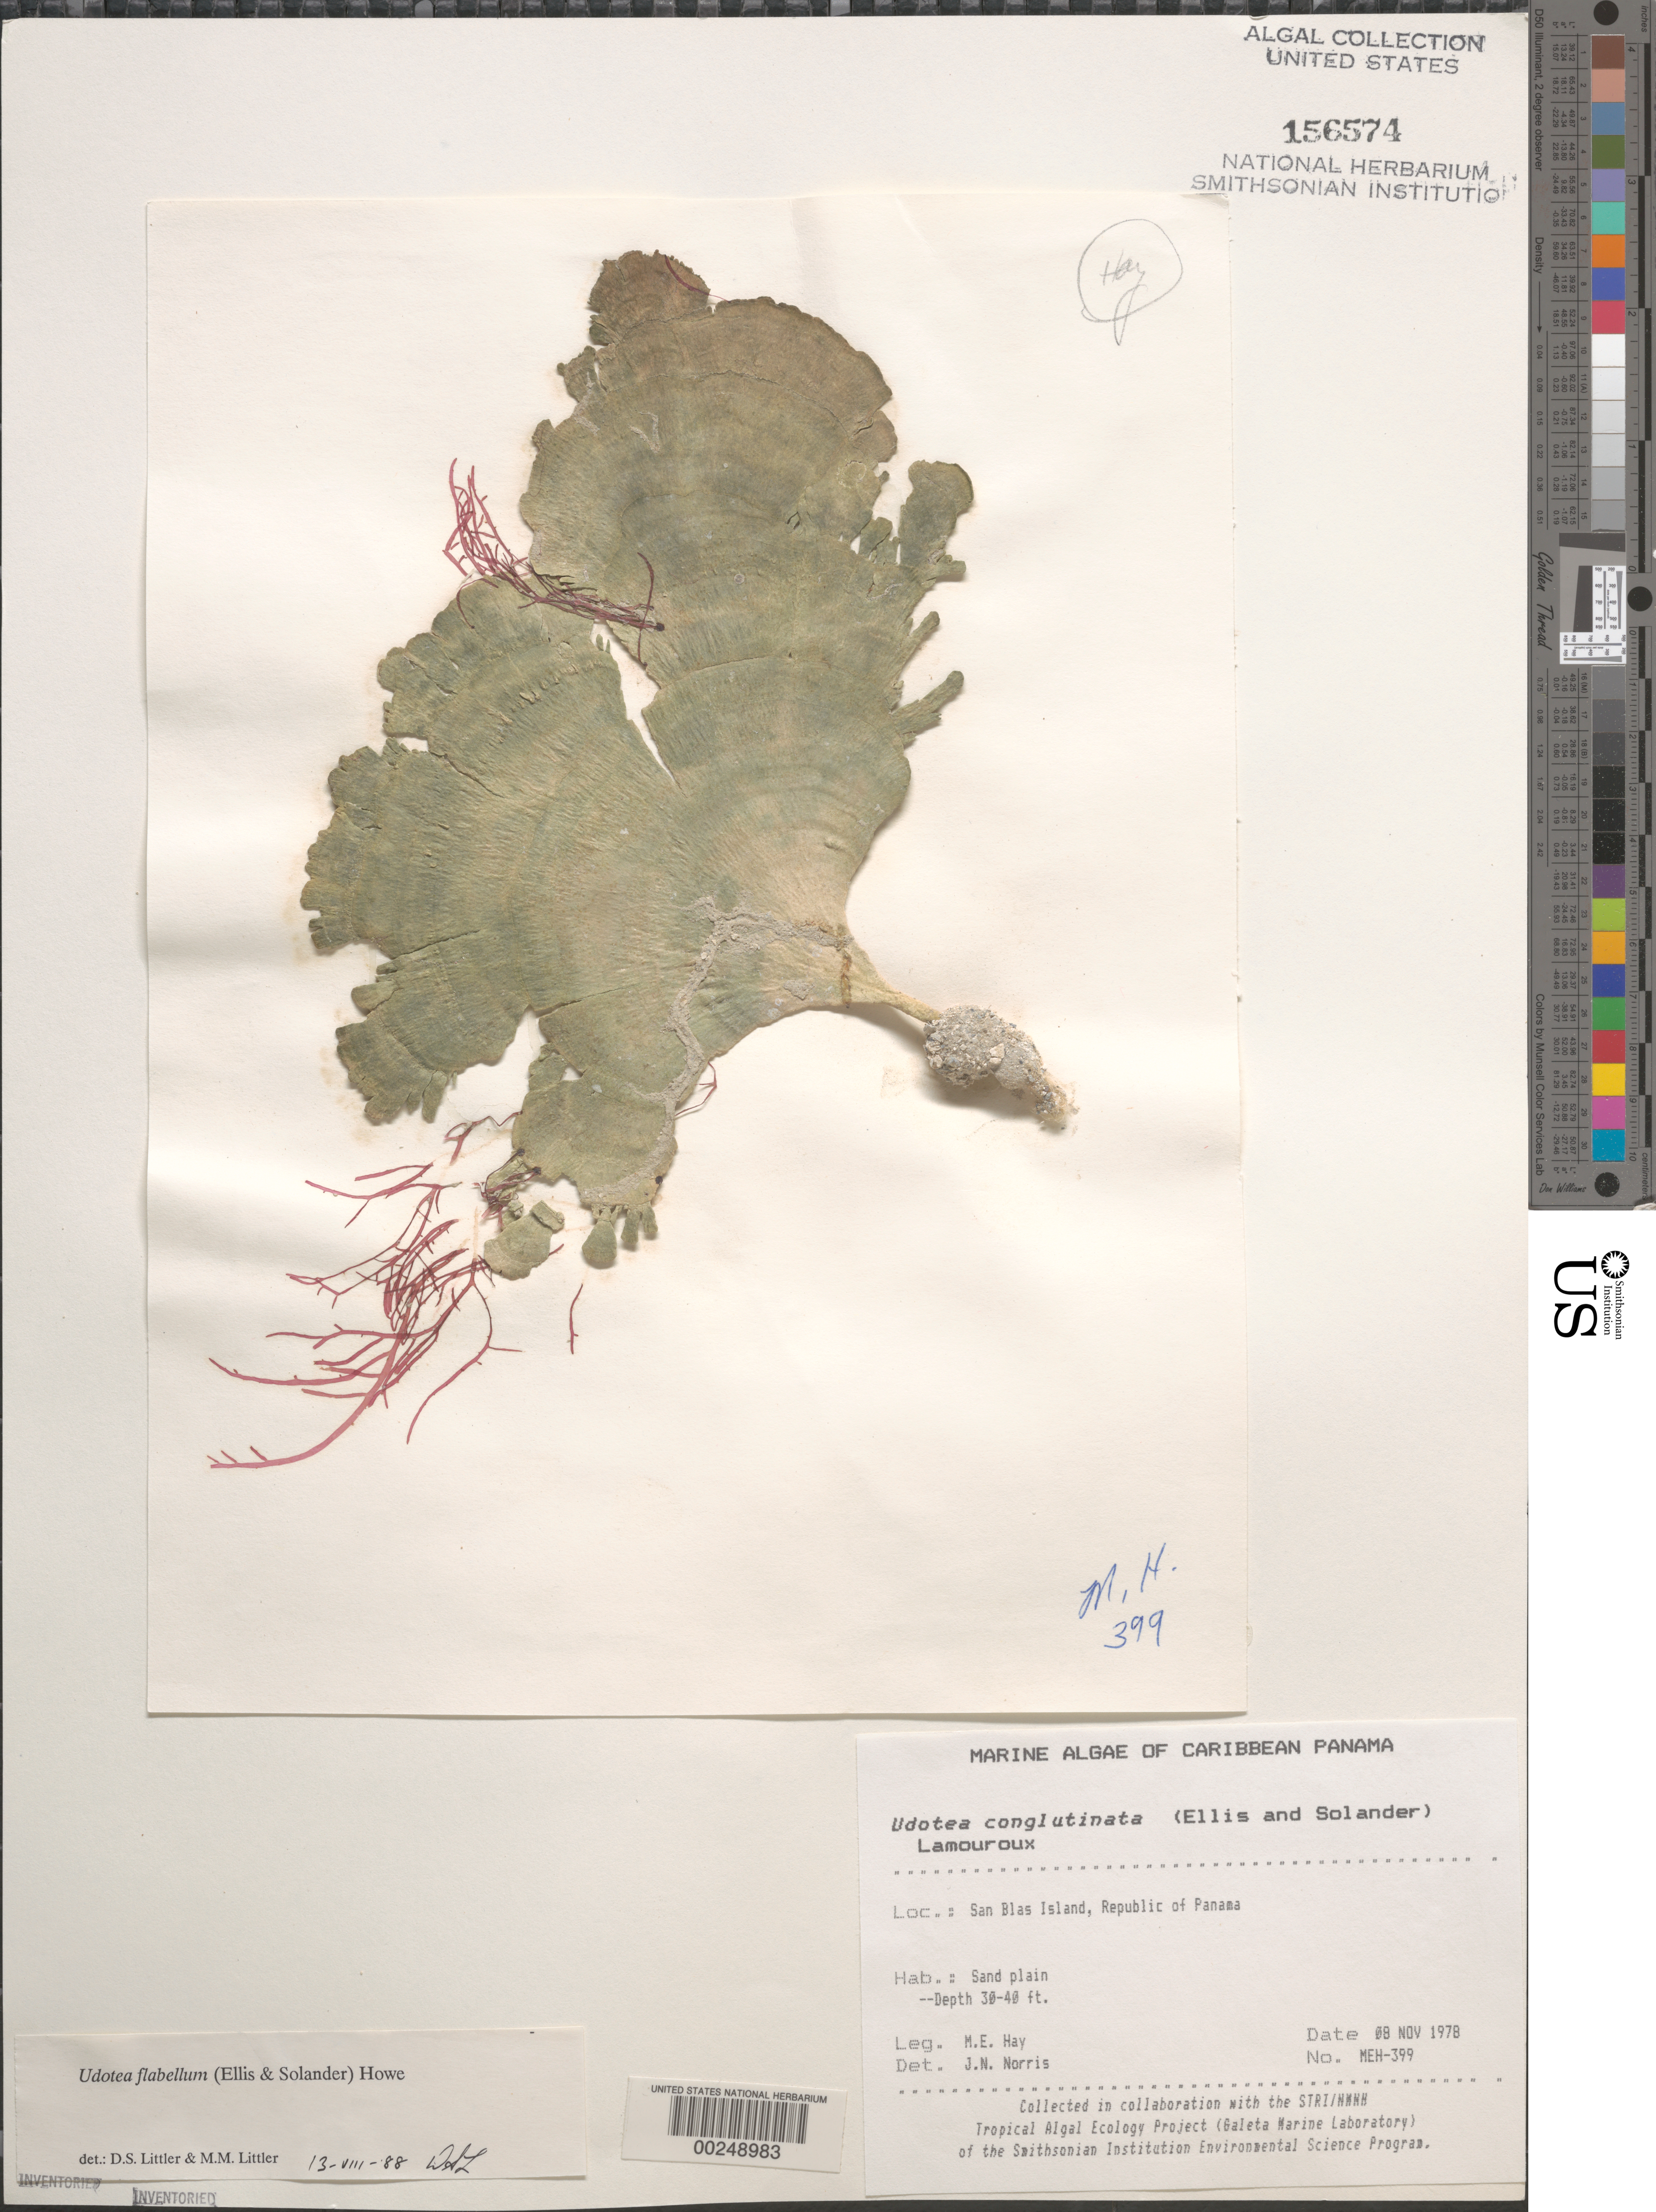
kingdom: Plantae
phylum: Chlorophyta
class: Ulvophyceae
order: Bryopsidales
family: Udoteaceae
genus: Udotea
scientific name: Udotea flabellum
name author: (J. Ellis & Sol.) M. Howe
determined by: Littler, D. S.; Littler, M. M.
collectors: M. E. Hay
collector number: MEH-399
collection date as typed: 08 Nov 1978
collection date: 1978-11-08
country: Panama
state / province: Kuna Yala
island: San Blas Island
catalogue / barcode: US 156574